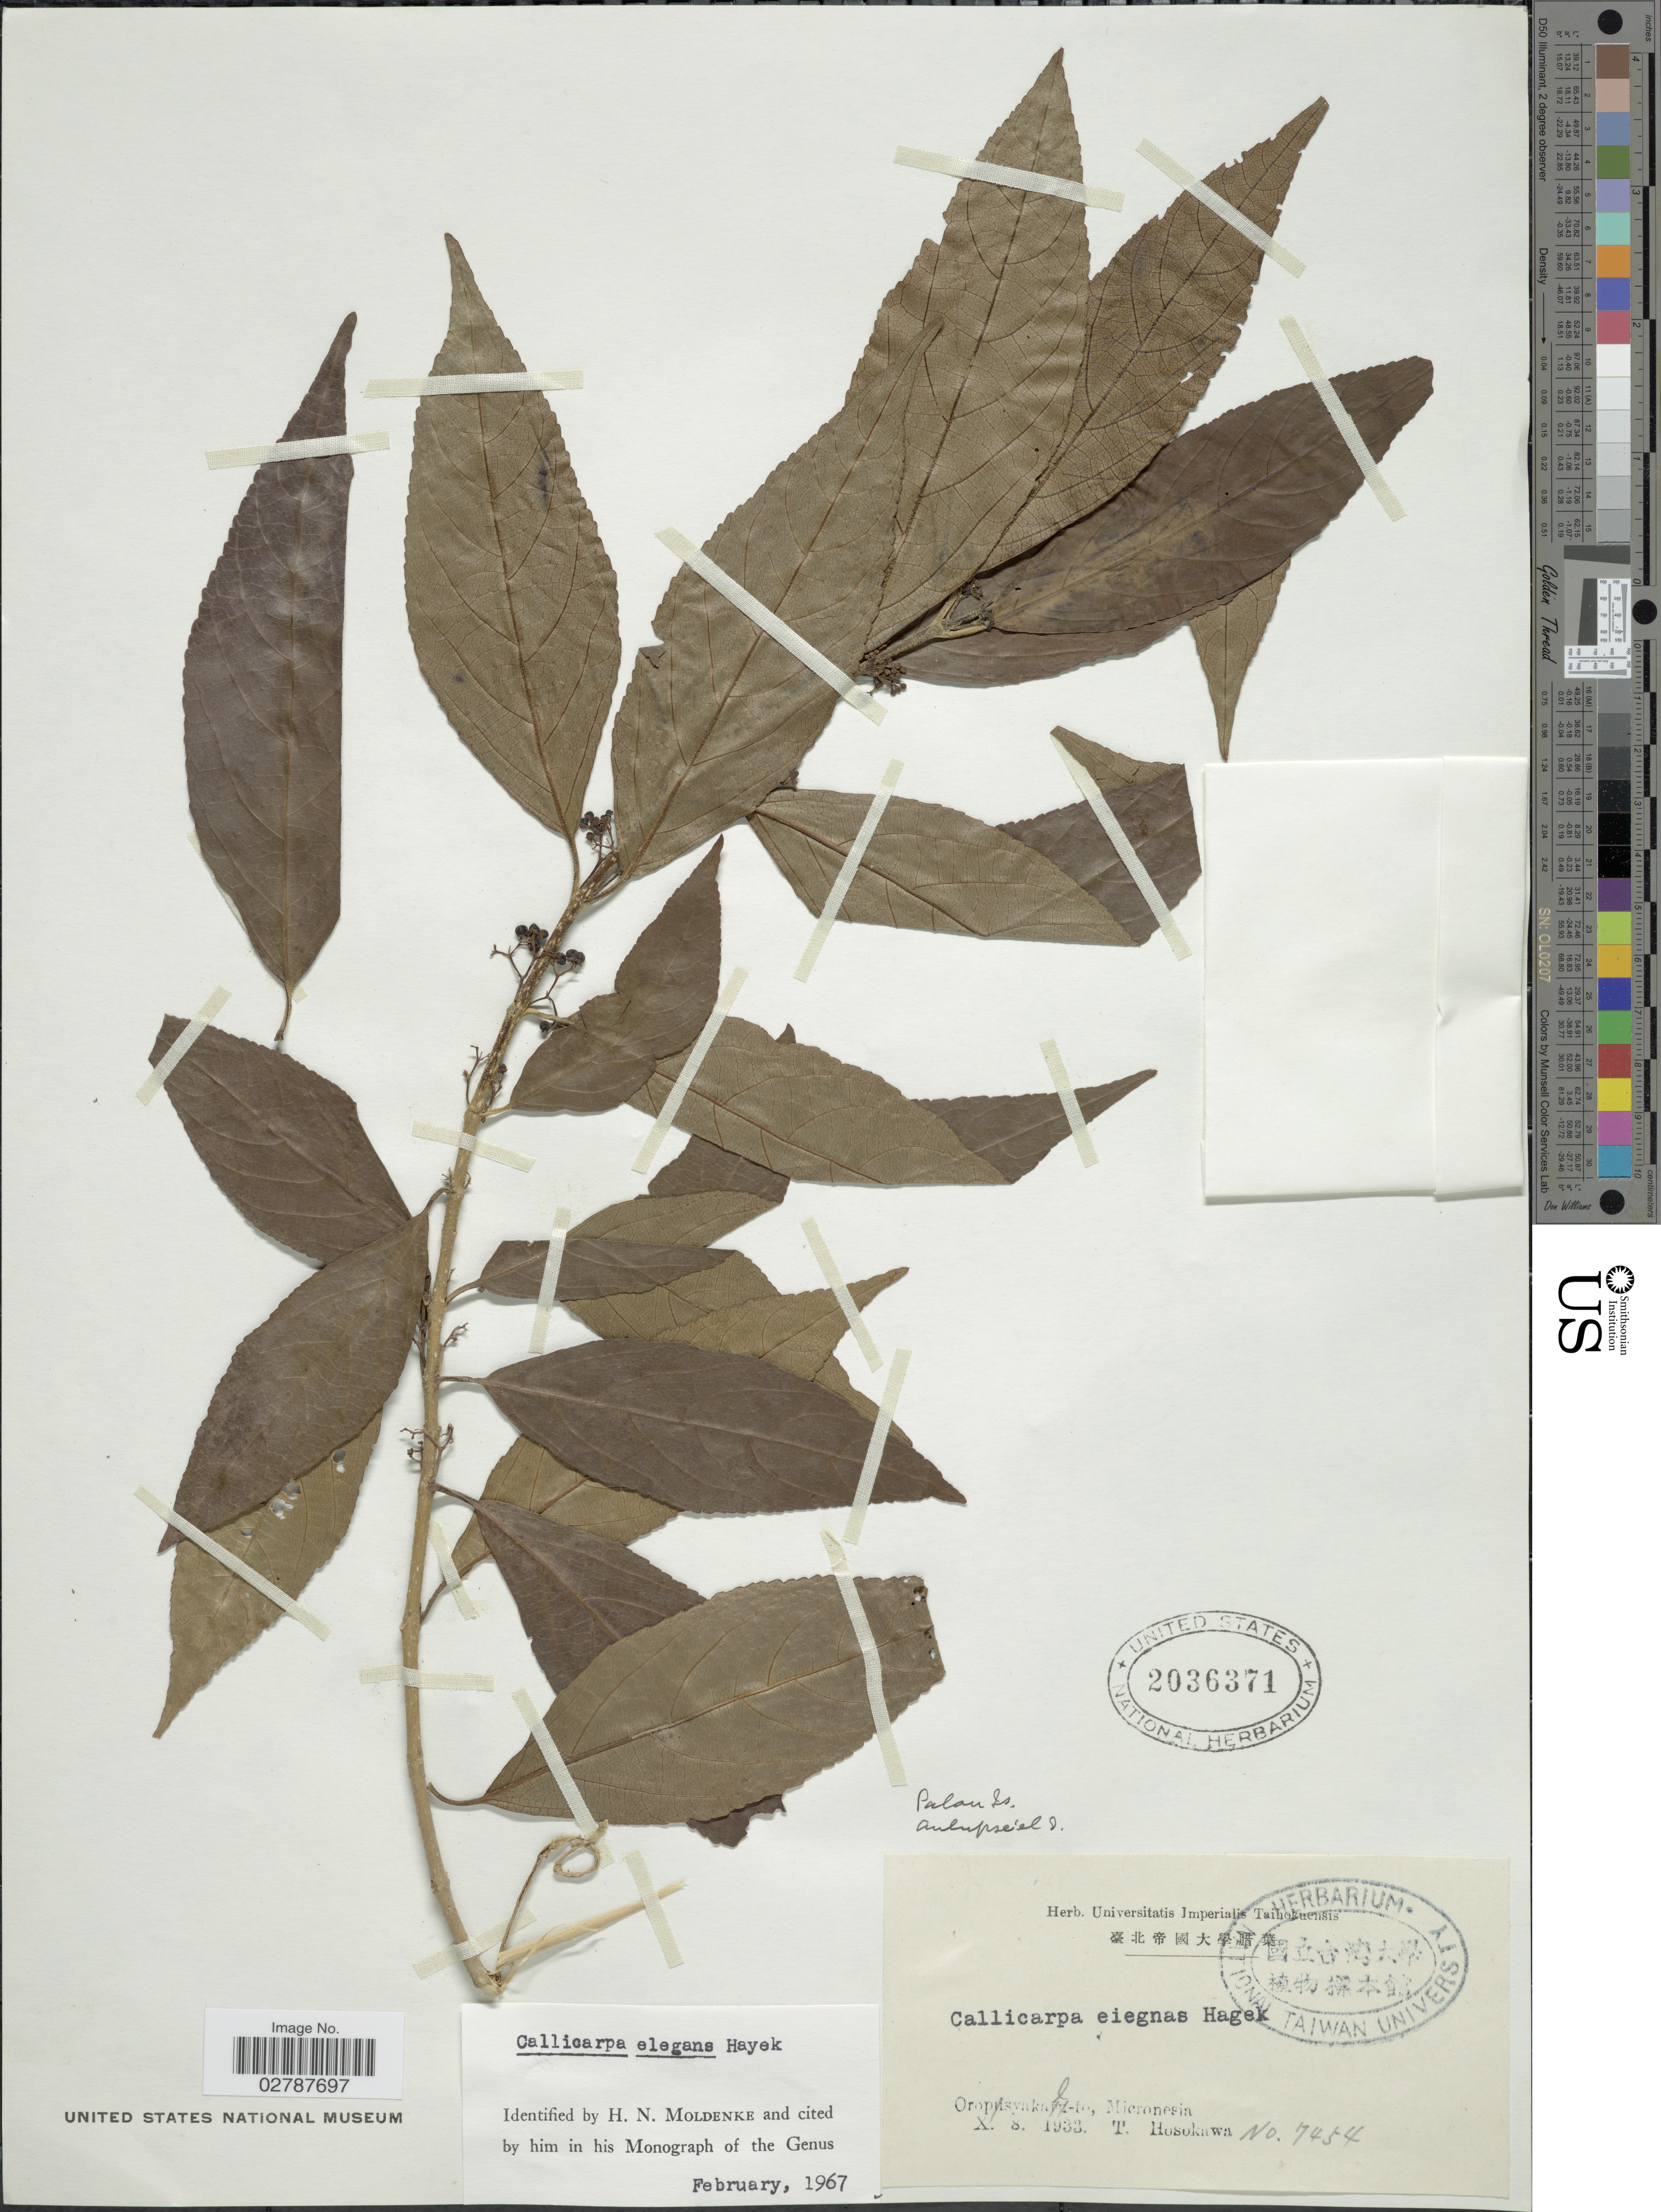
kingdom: Plantae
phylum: Tracheophyta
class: Magnoliopsida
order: Lamiales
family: Lamiaceae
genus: Callicarpa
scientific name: Callicarpa elegans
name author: Hayek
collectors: T. Hosokawa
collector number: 7454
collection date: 1933-10-08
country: Micronesia, Federated States of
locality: Palau, Oropsyakal-to= Aulupse'el island, Micronesia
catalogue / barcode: US 2036371